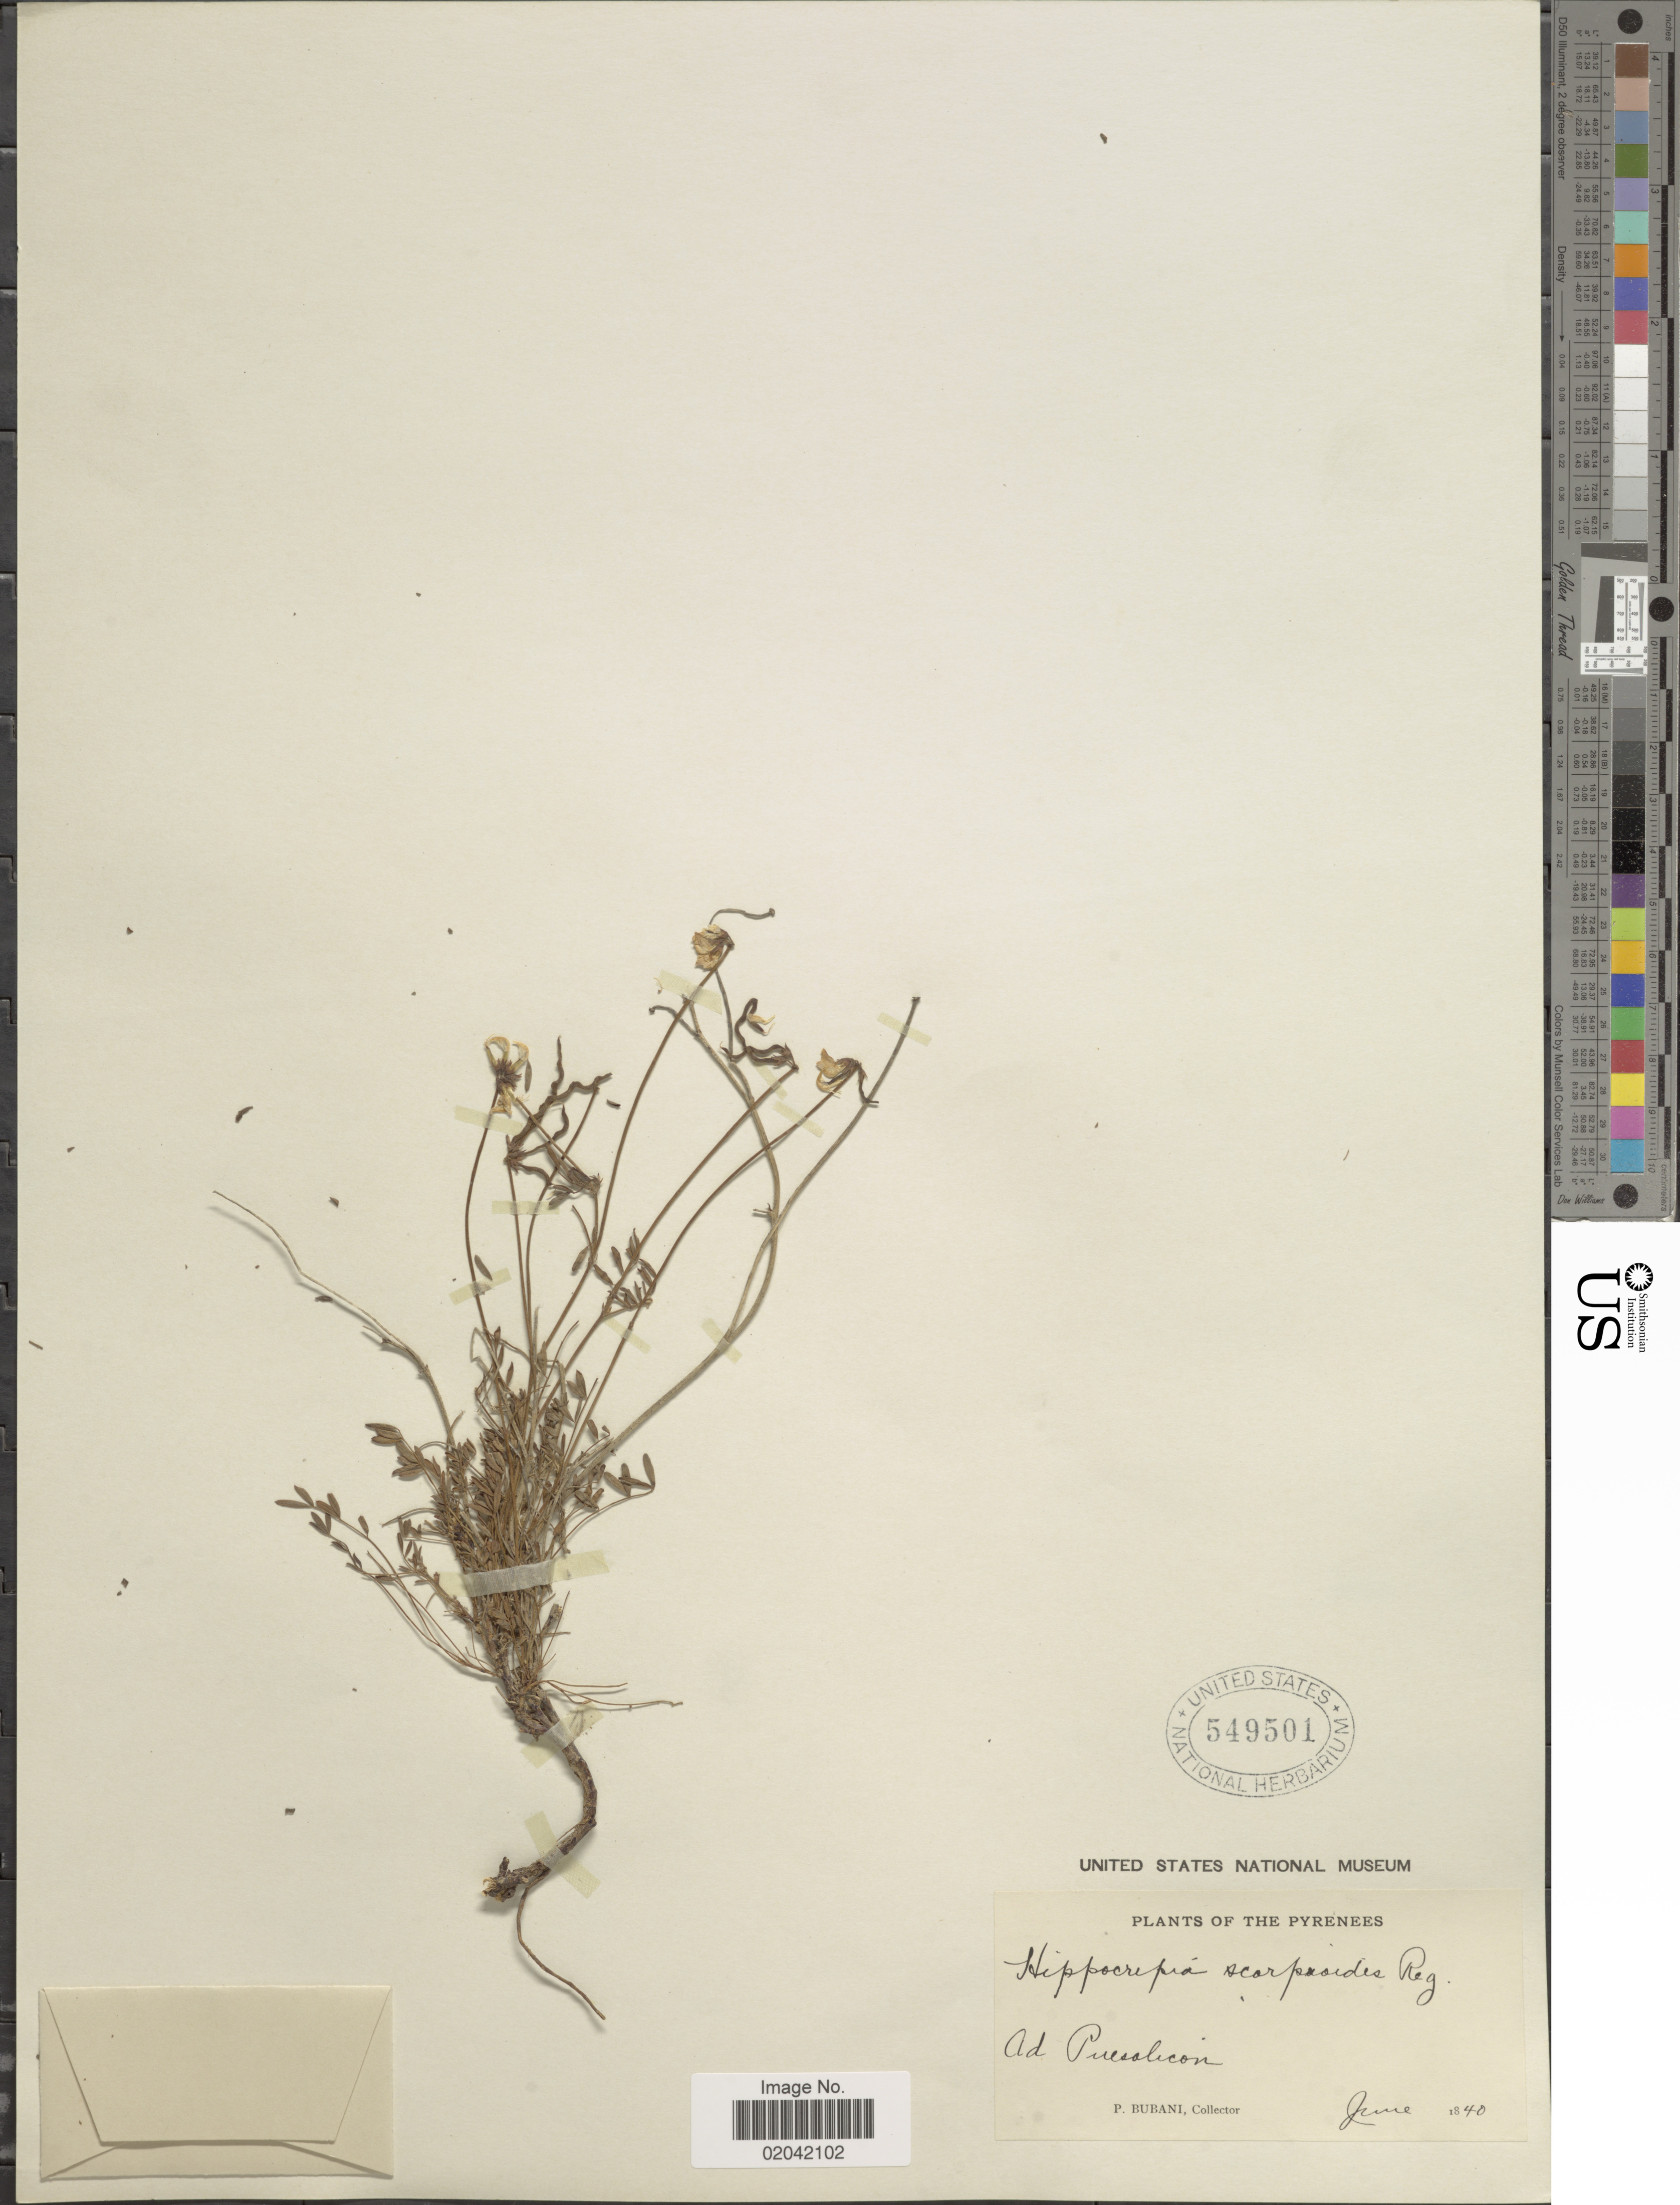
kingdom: Plantae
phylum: Tracheophyta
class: Magnoliopsida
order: Fabales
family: Fabaceae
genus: Hippocrepis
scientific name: Hippocrepis scorpioides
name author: Benth.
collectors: P. Bubani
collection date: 1840-06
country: France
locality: ad Puisalicon (Puissalicon).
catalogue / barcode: US 549501